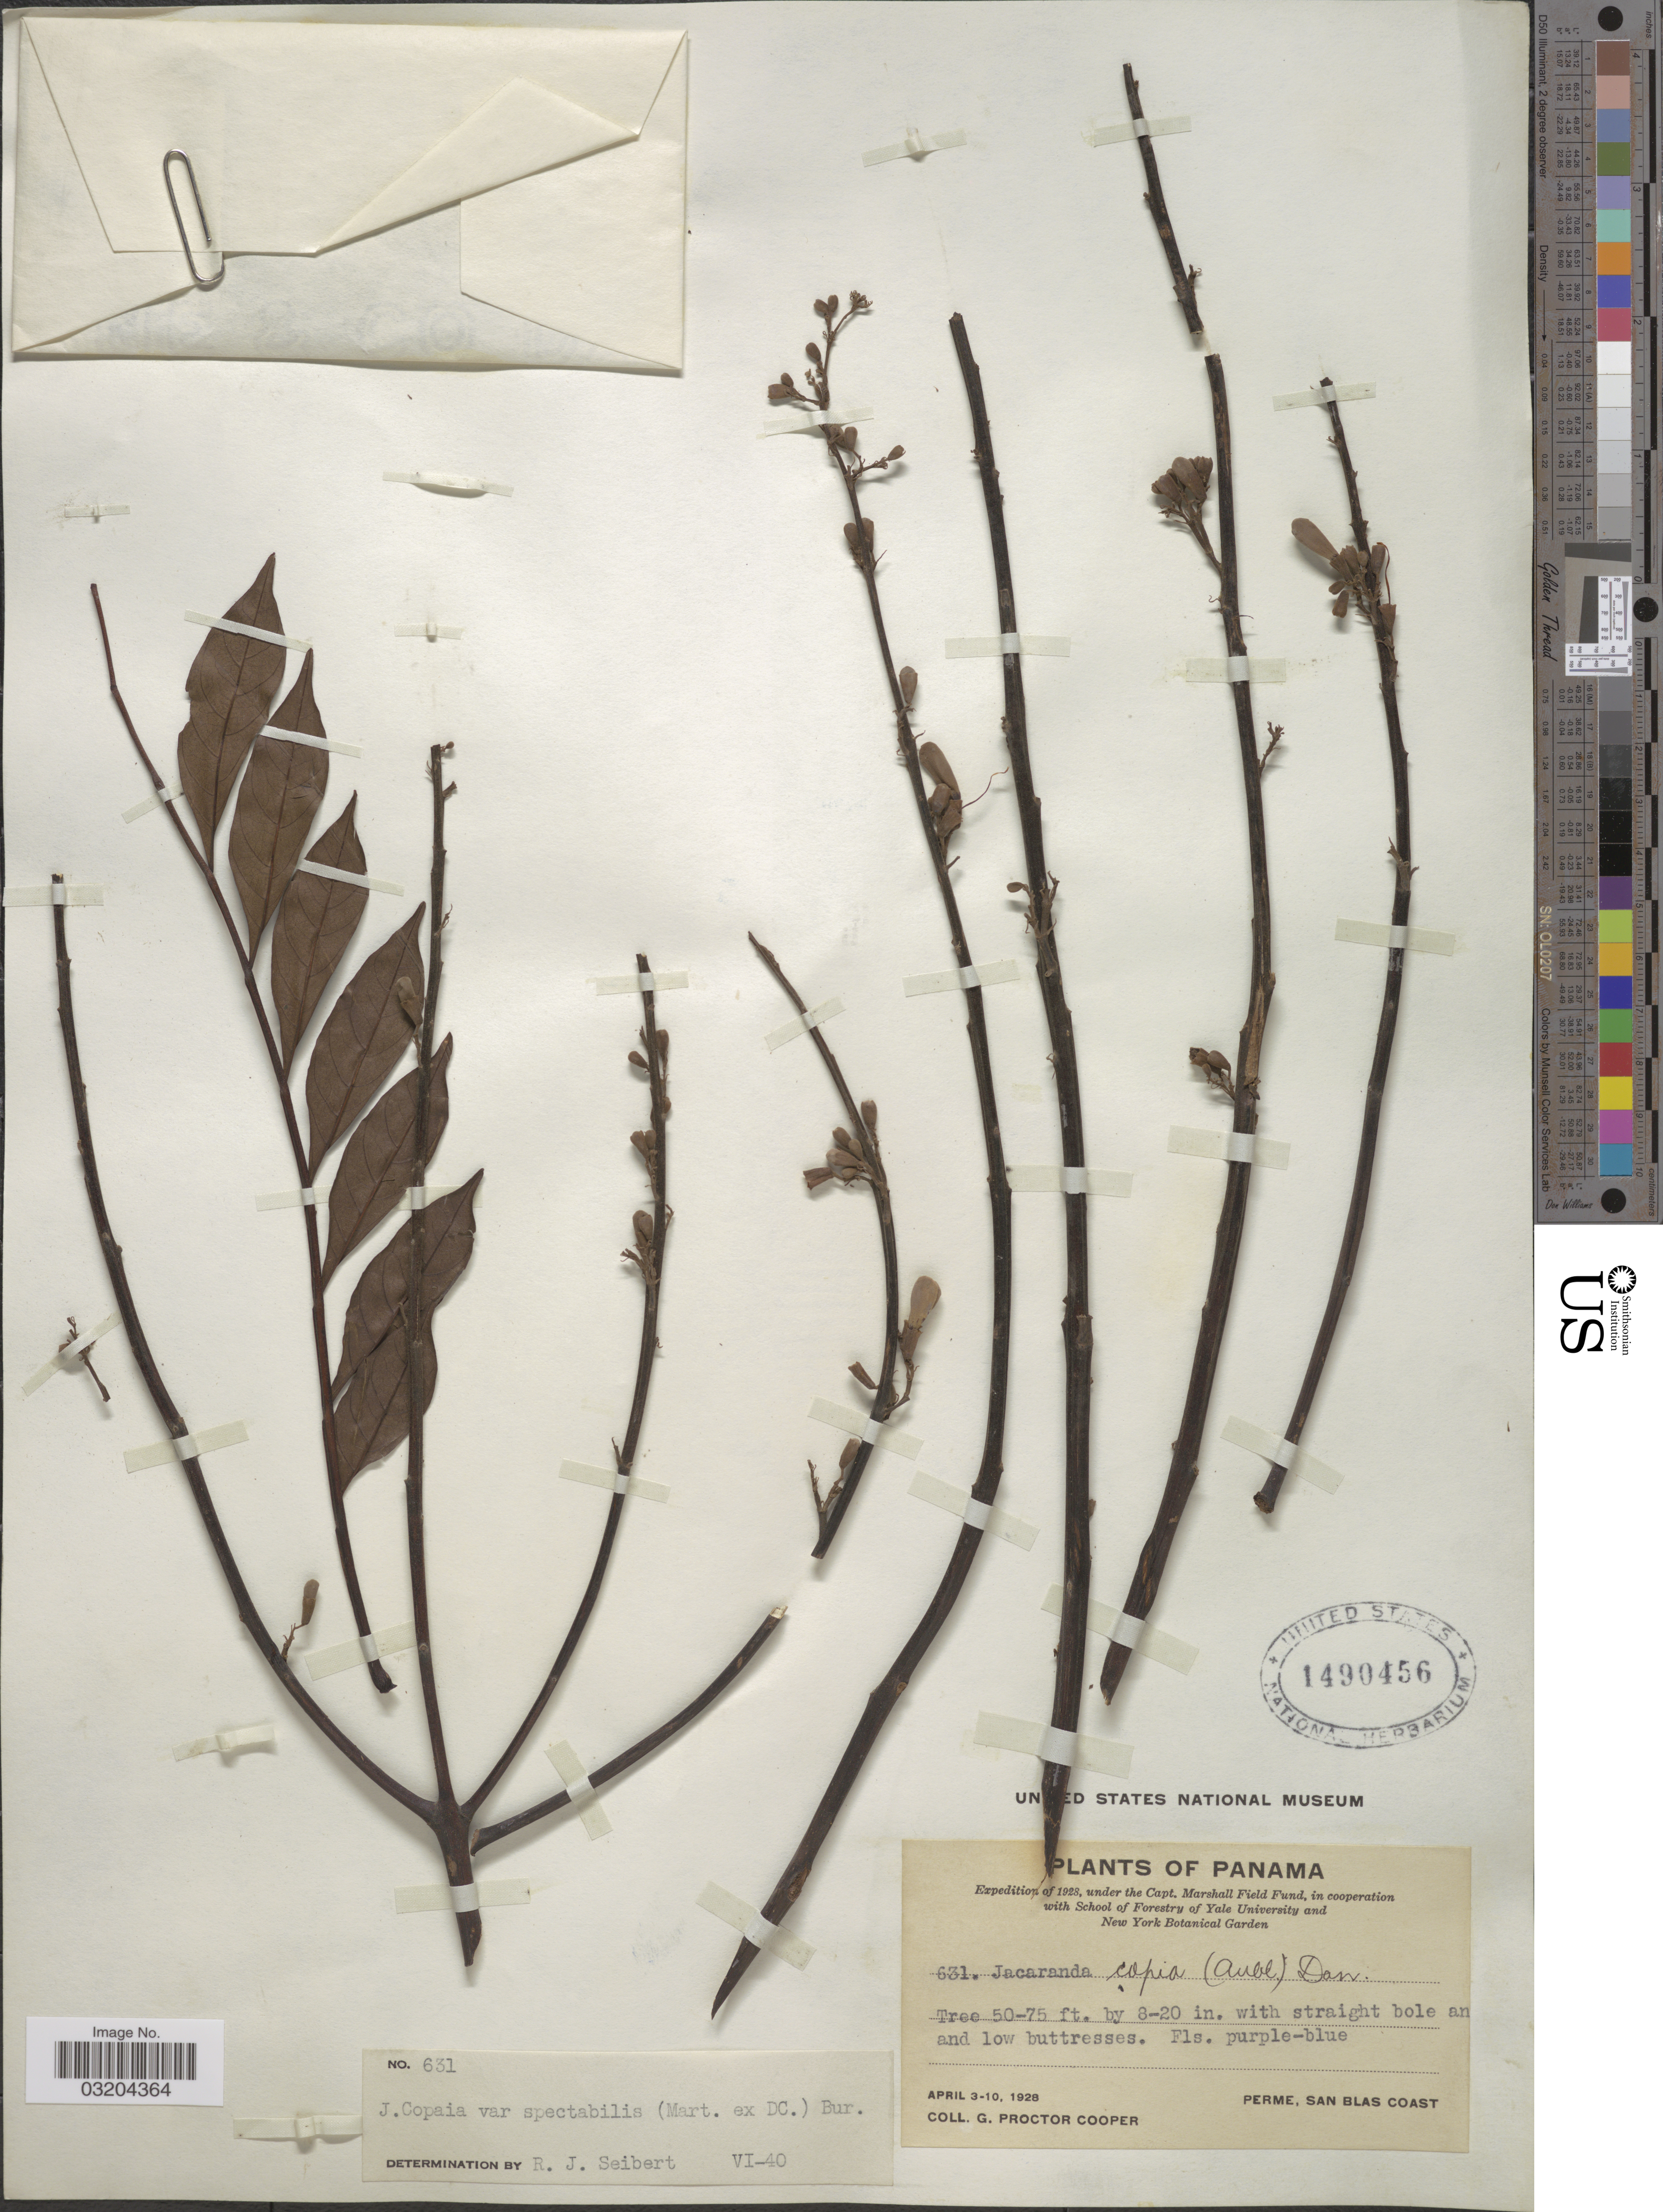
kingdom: Plantae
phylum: Tracheophyta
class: Magnoliopsida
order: Lamiales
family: Bignoniaceae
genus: Jacaranda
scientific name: Jacaranda copaia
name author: (Aubl.) D. Don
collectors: G. Cooper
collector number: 631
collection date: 1928-04-03/1928-04-10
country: Panama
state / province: Kuna Yala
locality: Perme, San Blas Coast.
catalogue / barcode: US 1490456